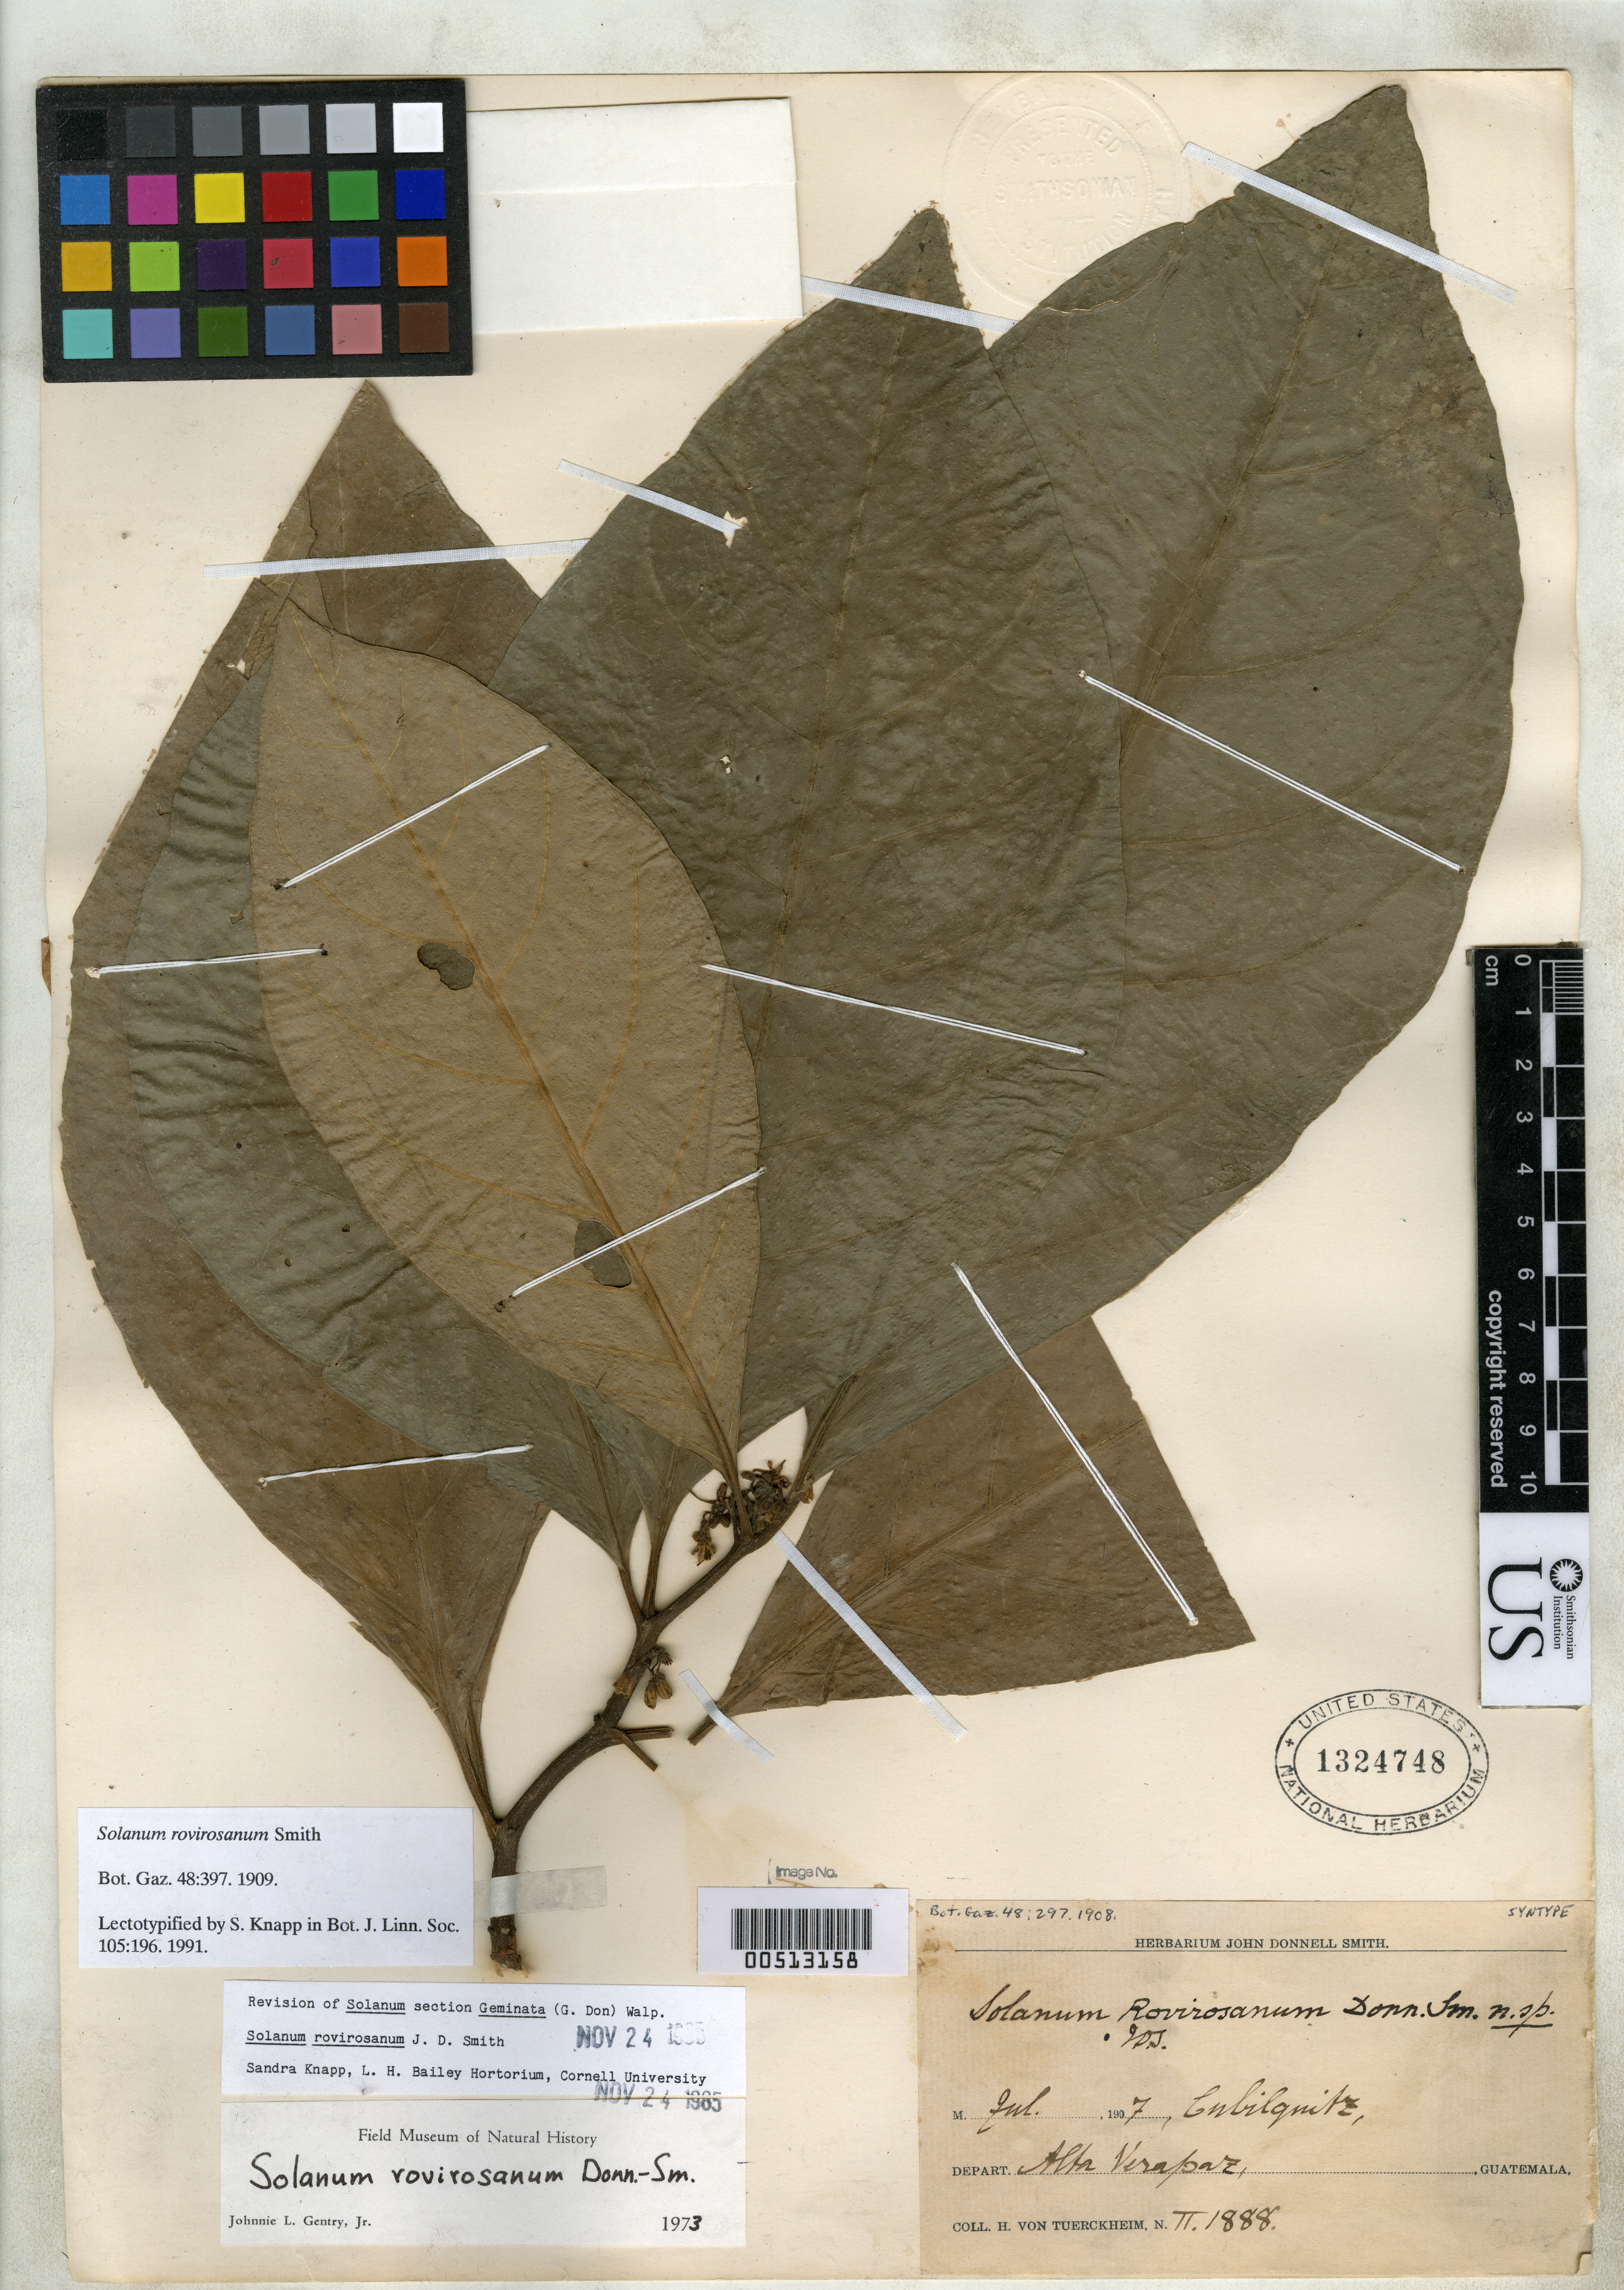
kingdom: Plantae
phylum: Tracheophyta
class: Magnoliopsida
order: Solanales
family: Solanaceae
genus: Solanum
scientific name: Solanum rovirosanum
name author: Donn. Sm.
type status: Isosyntype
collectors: H. von Türckheim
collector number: II 1888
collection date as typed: Jul 1907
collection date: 1907-07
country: Guatemala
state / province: Alta Verapaz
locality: Cubilquitz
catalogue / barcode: US 1324748